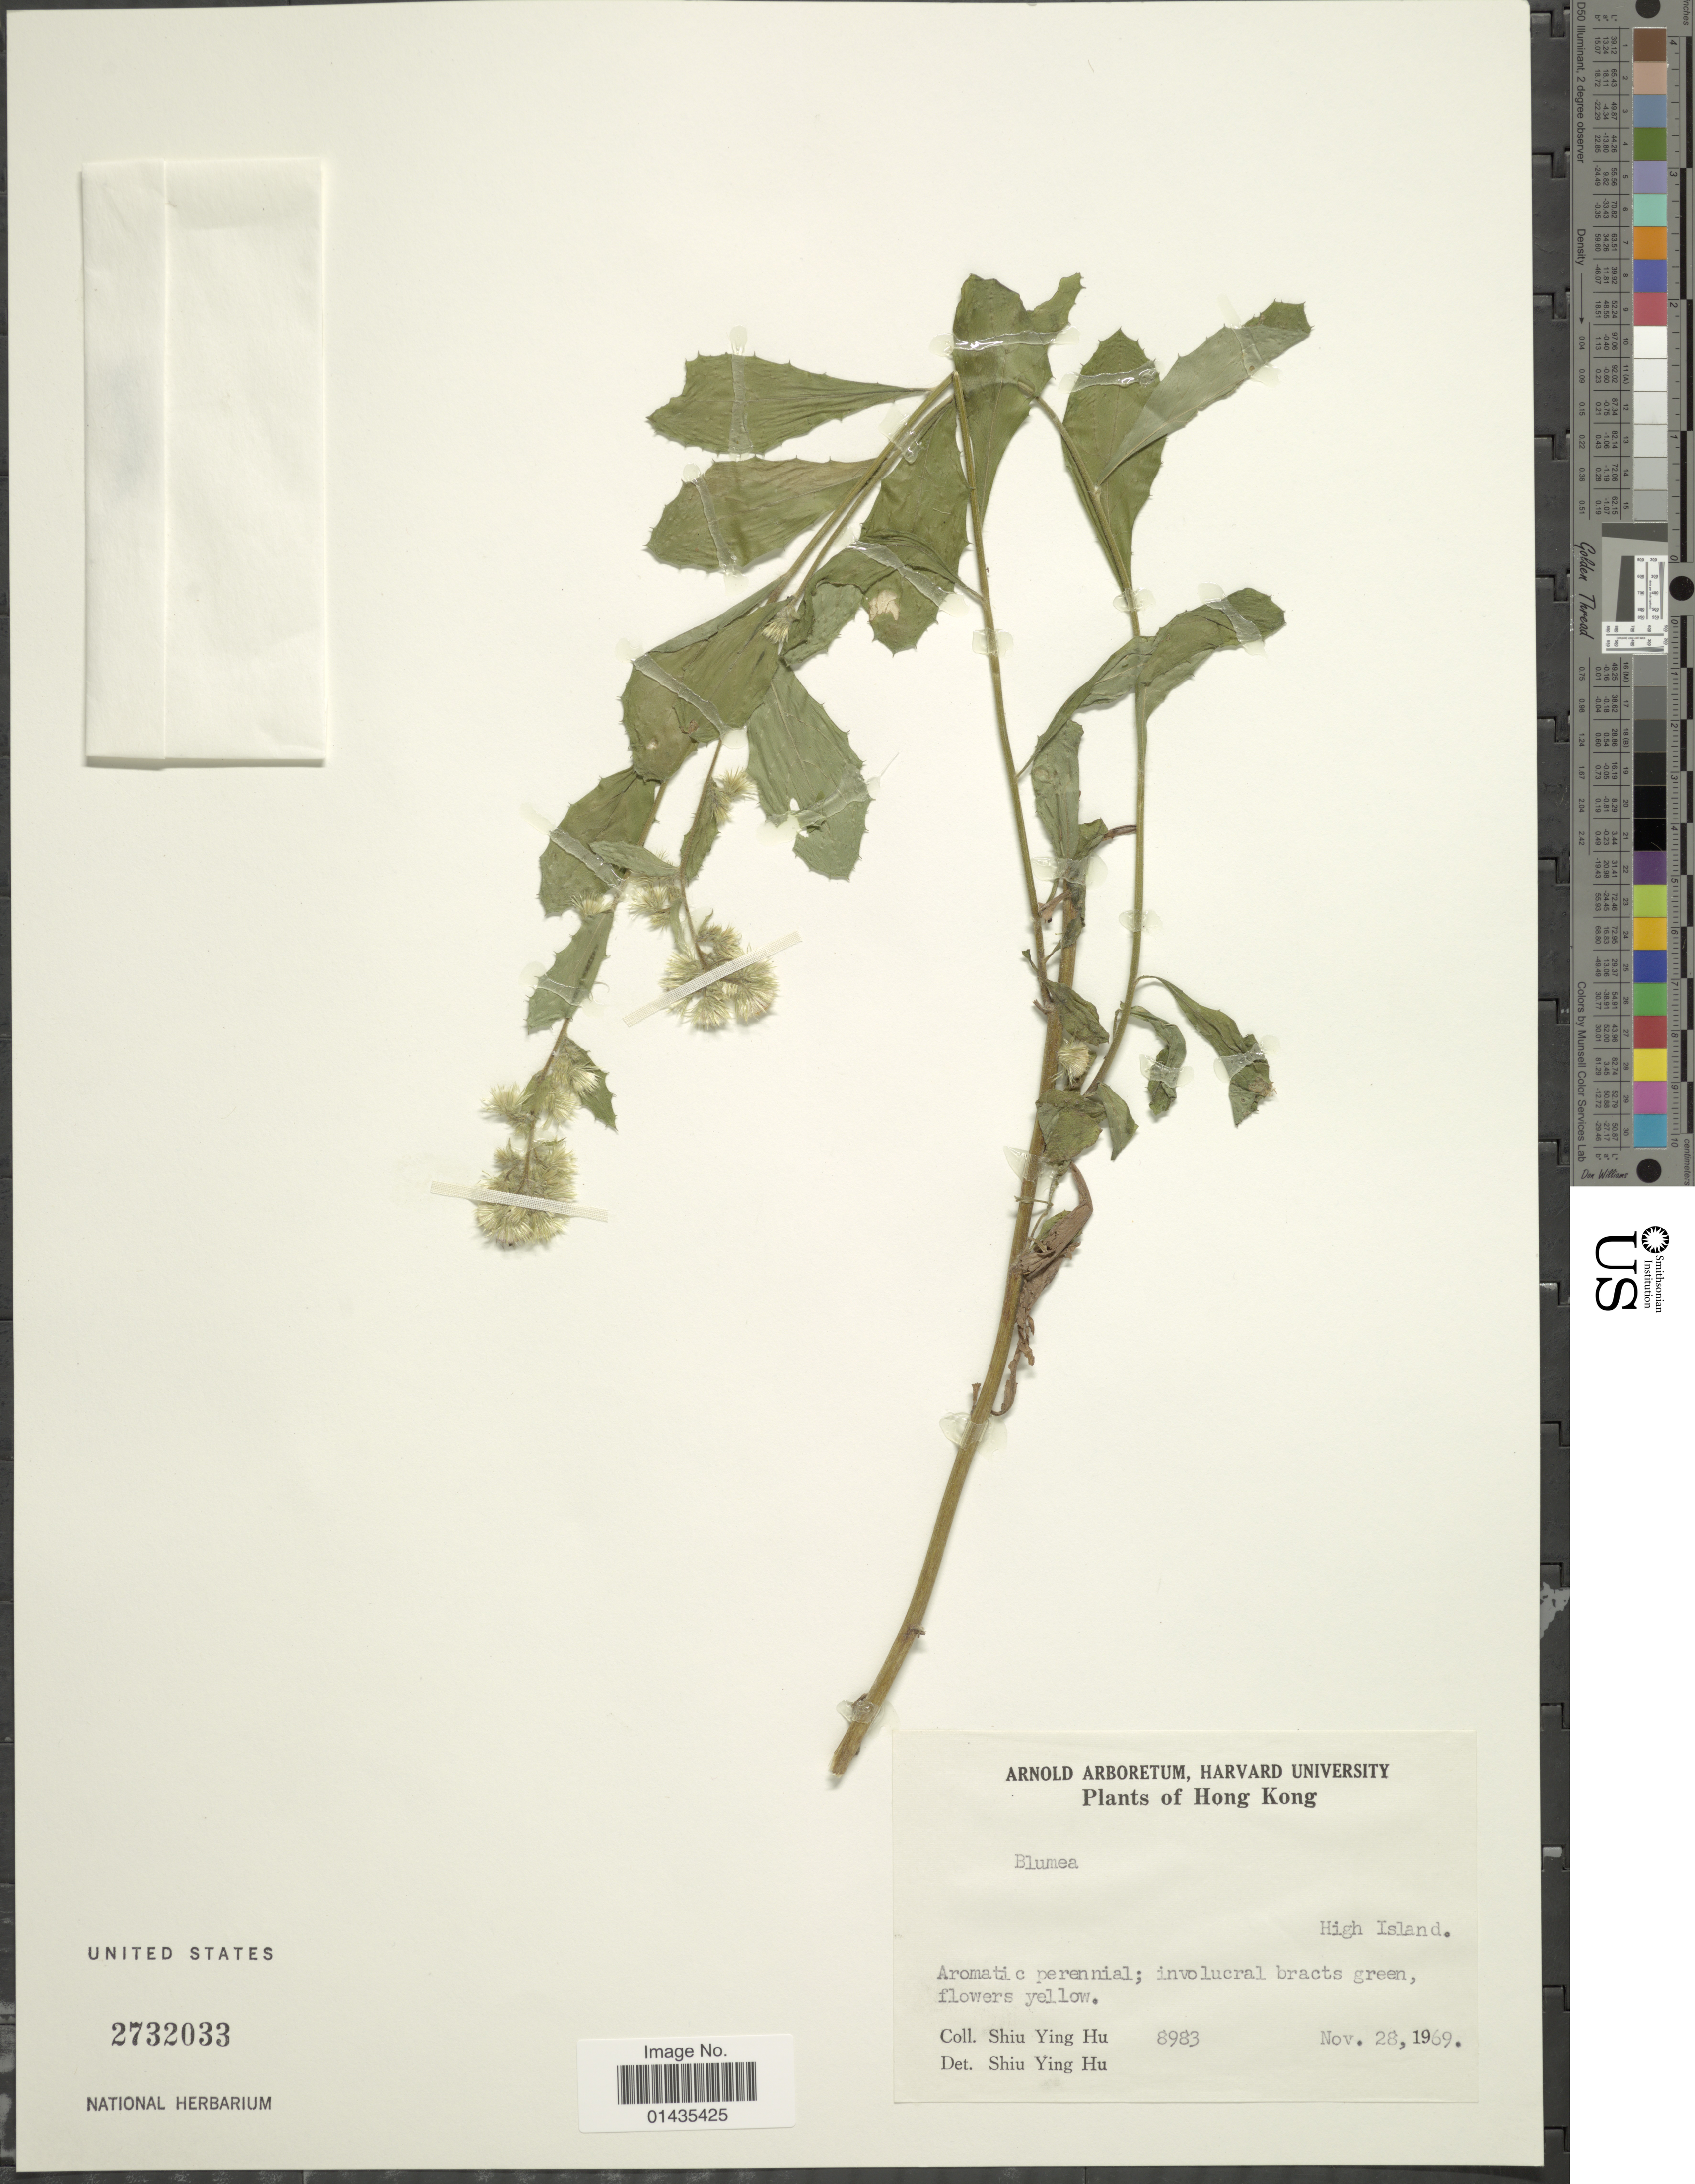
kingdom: Plantae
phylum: Tracheophyta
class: Magnoliopsida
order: Asterales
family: Asteraceae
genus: Blumea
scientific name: Blumea sp.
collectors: S. Y. Hu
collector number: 8983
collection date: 1969-11-28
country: China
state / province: Hong Kong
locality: High Island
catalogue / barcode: US 2732033